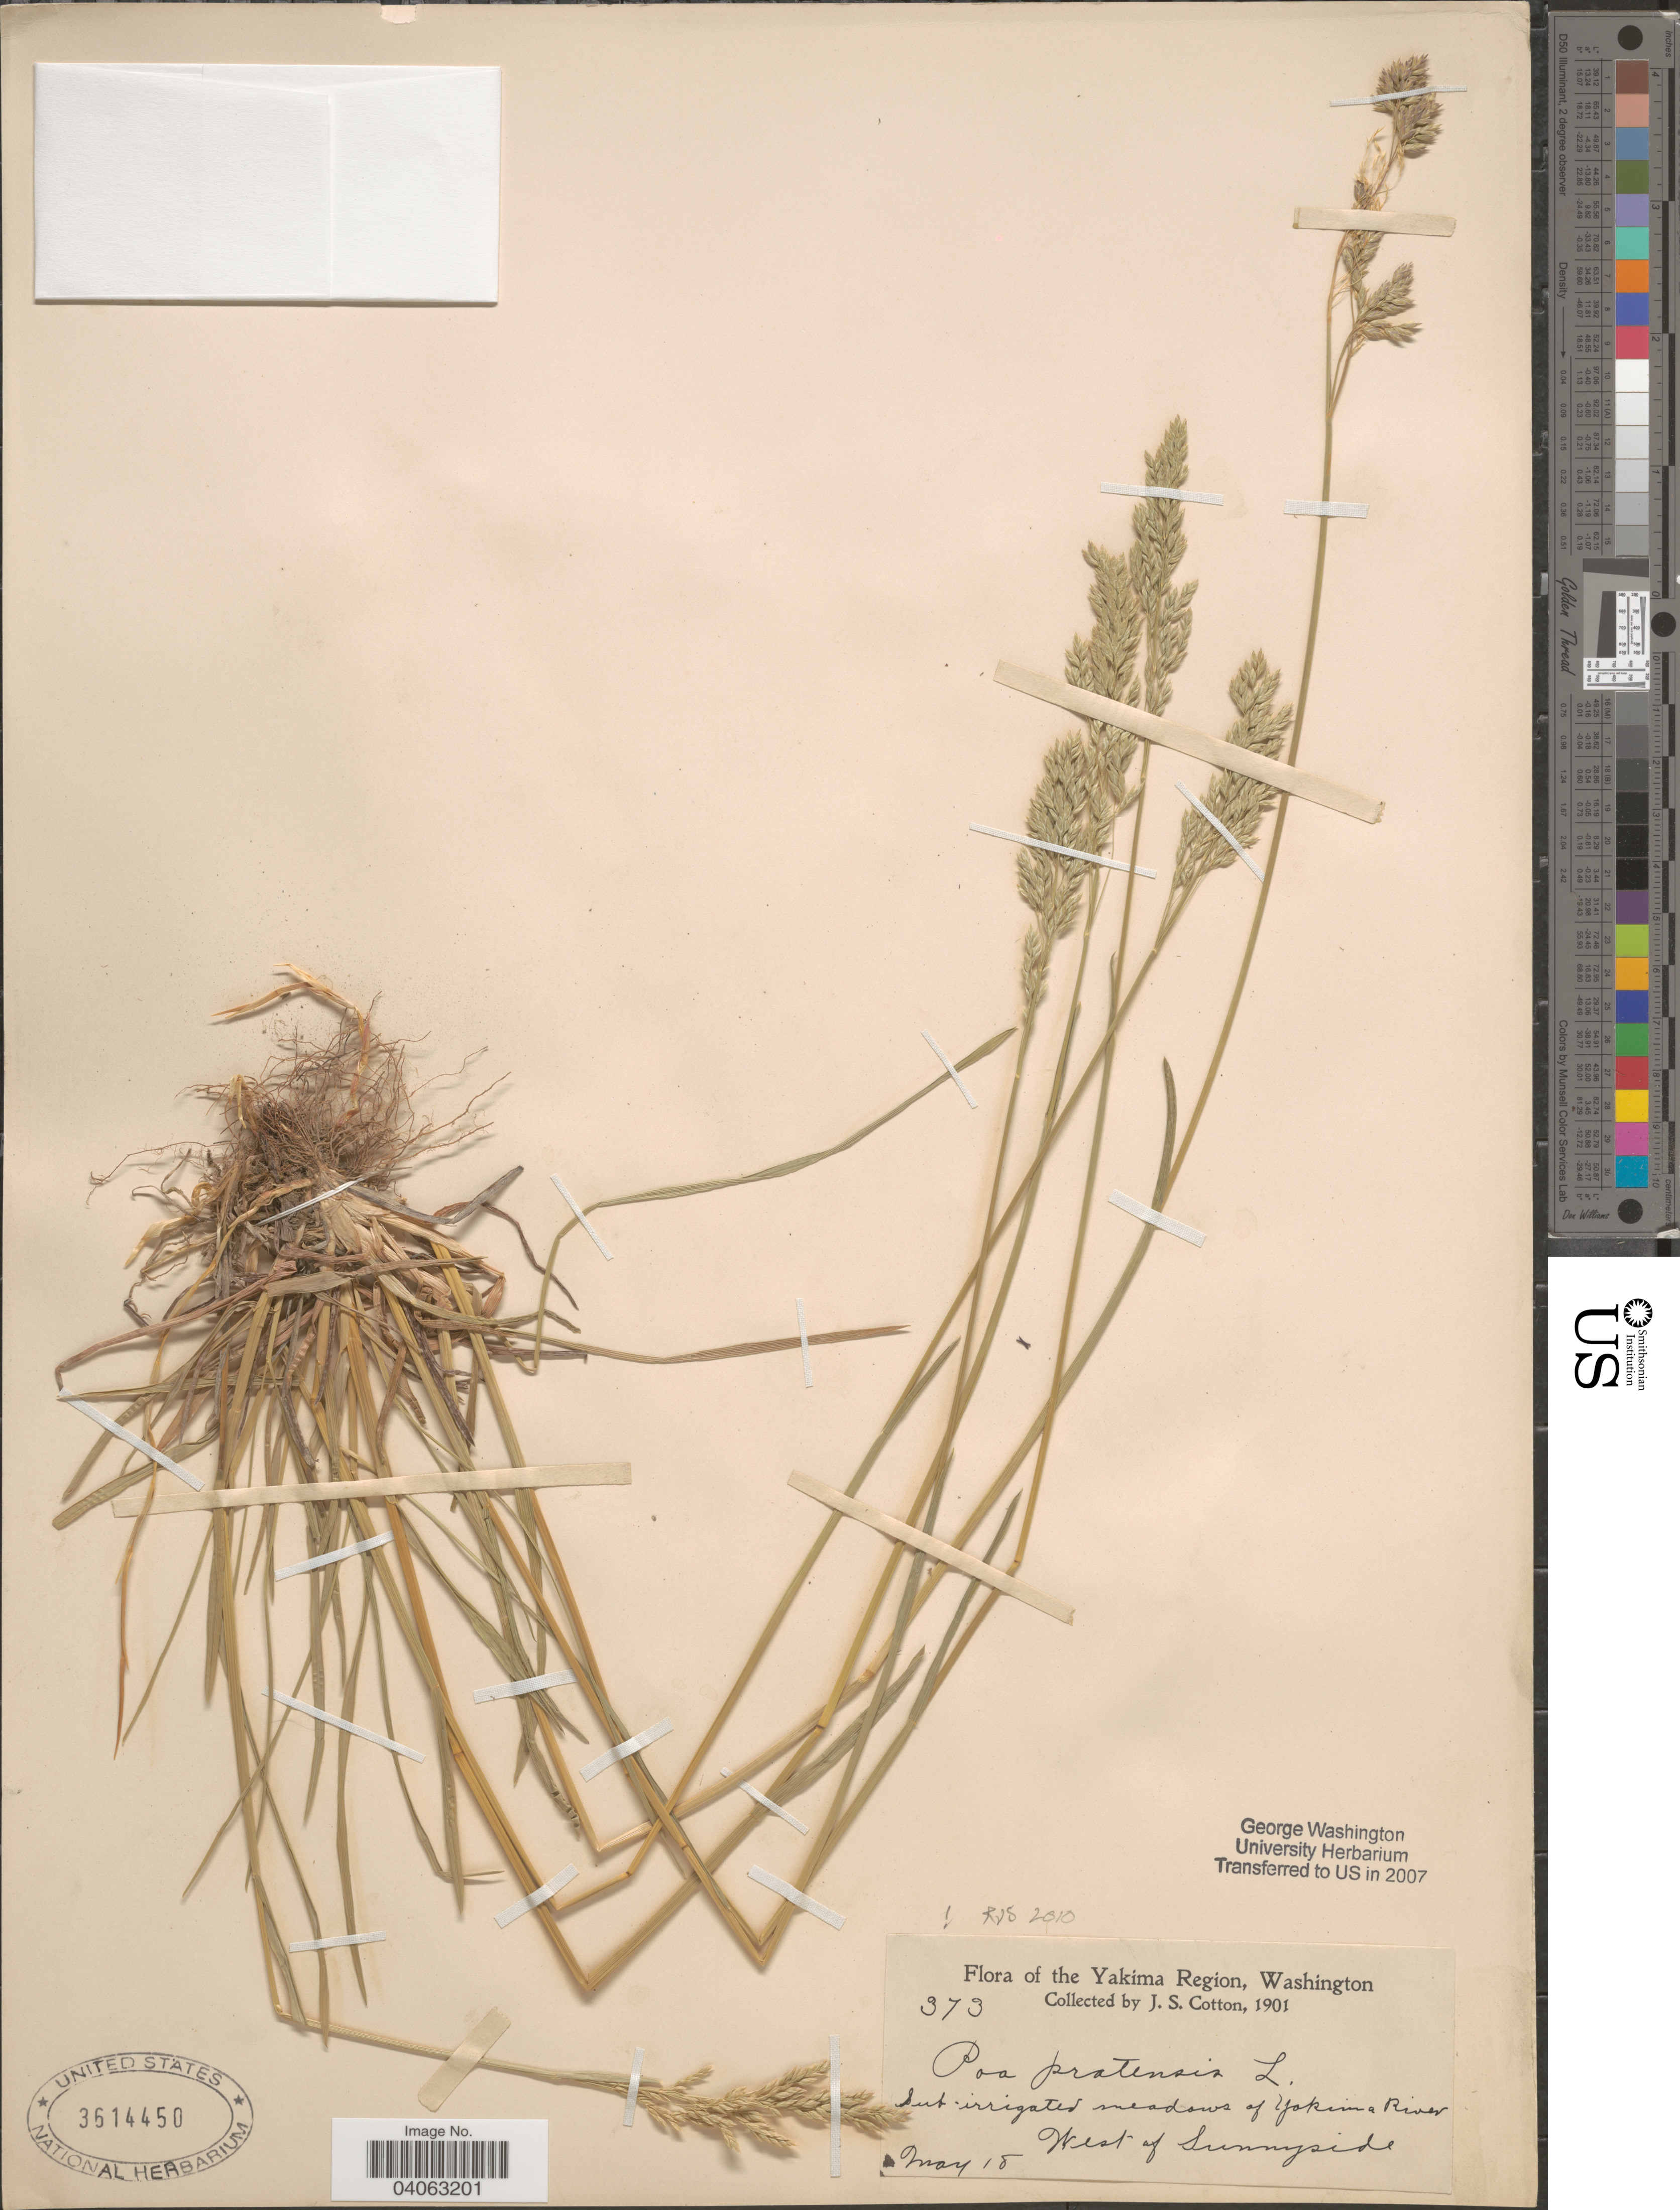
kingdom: Plantae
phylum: Tracheophyta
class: Liliopsida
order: Poales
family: Poaceae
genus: Poa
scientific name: Poa pratensis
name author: L.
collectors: J. S. Cotton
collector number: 373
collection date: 1901-05-18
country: United States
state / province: Washington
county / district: Yakima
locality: Yakima Region. Meadows of Yakima River. West of Sunnyside.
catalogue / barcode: US 3614450